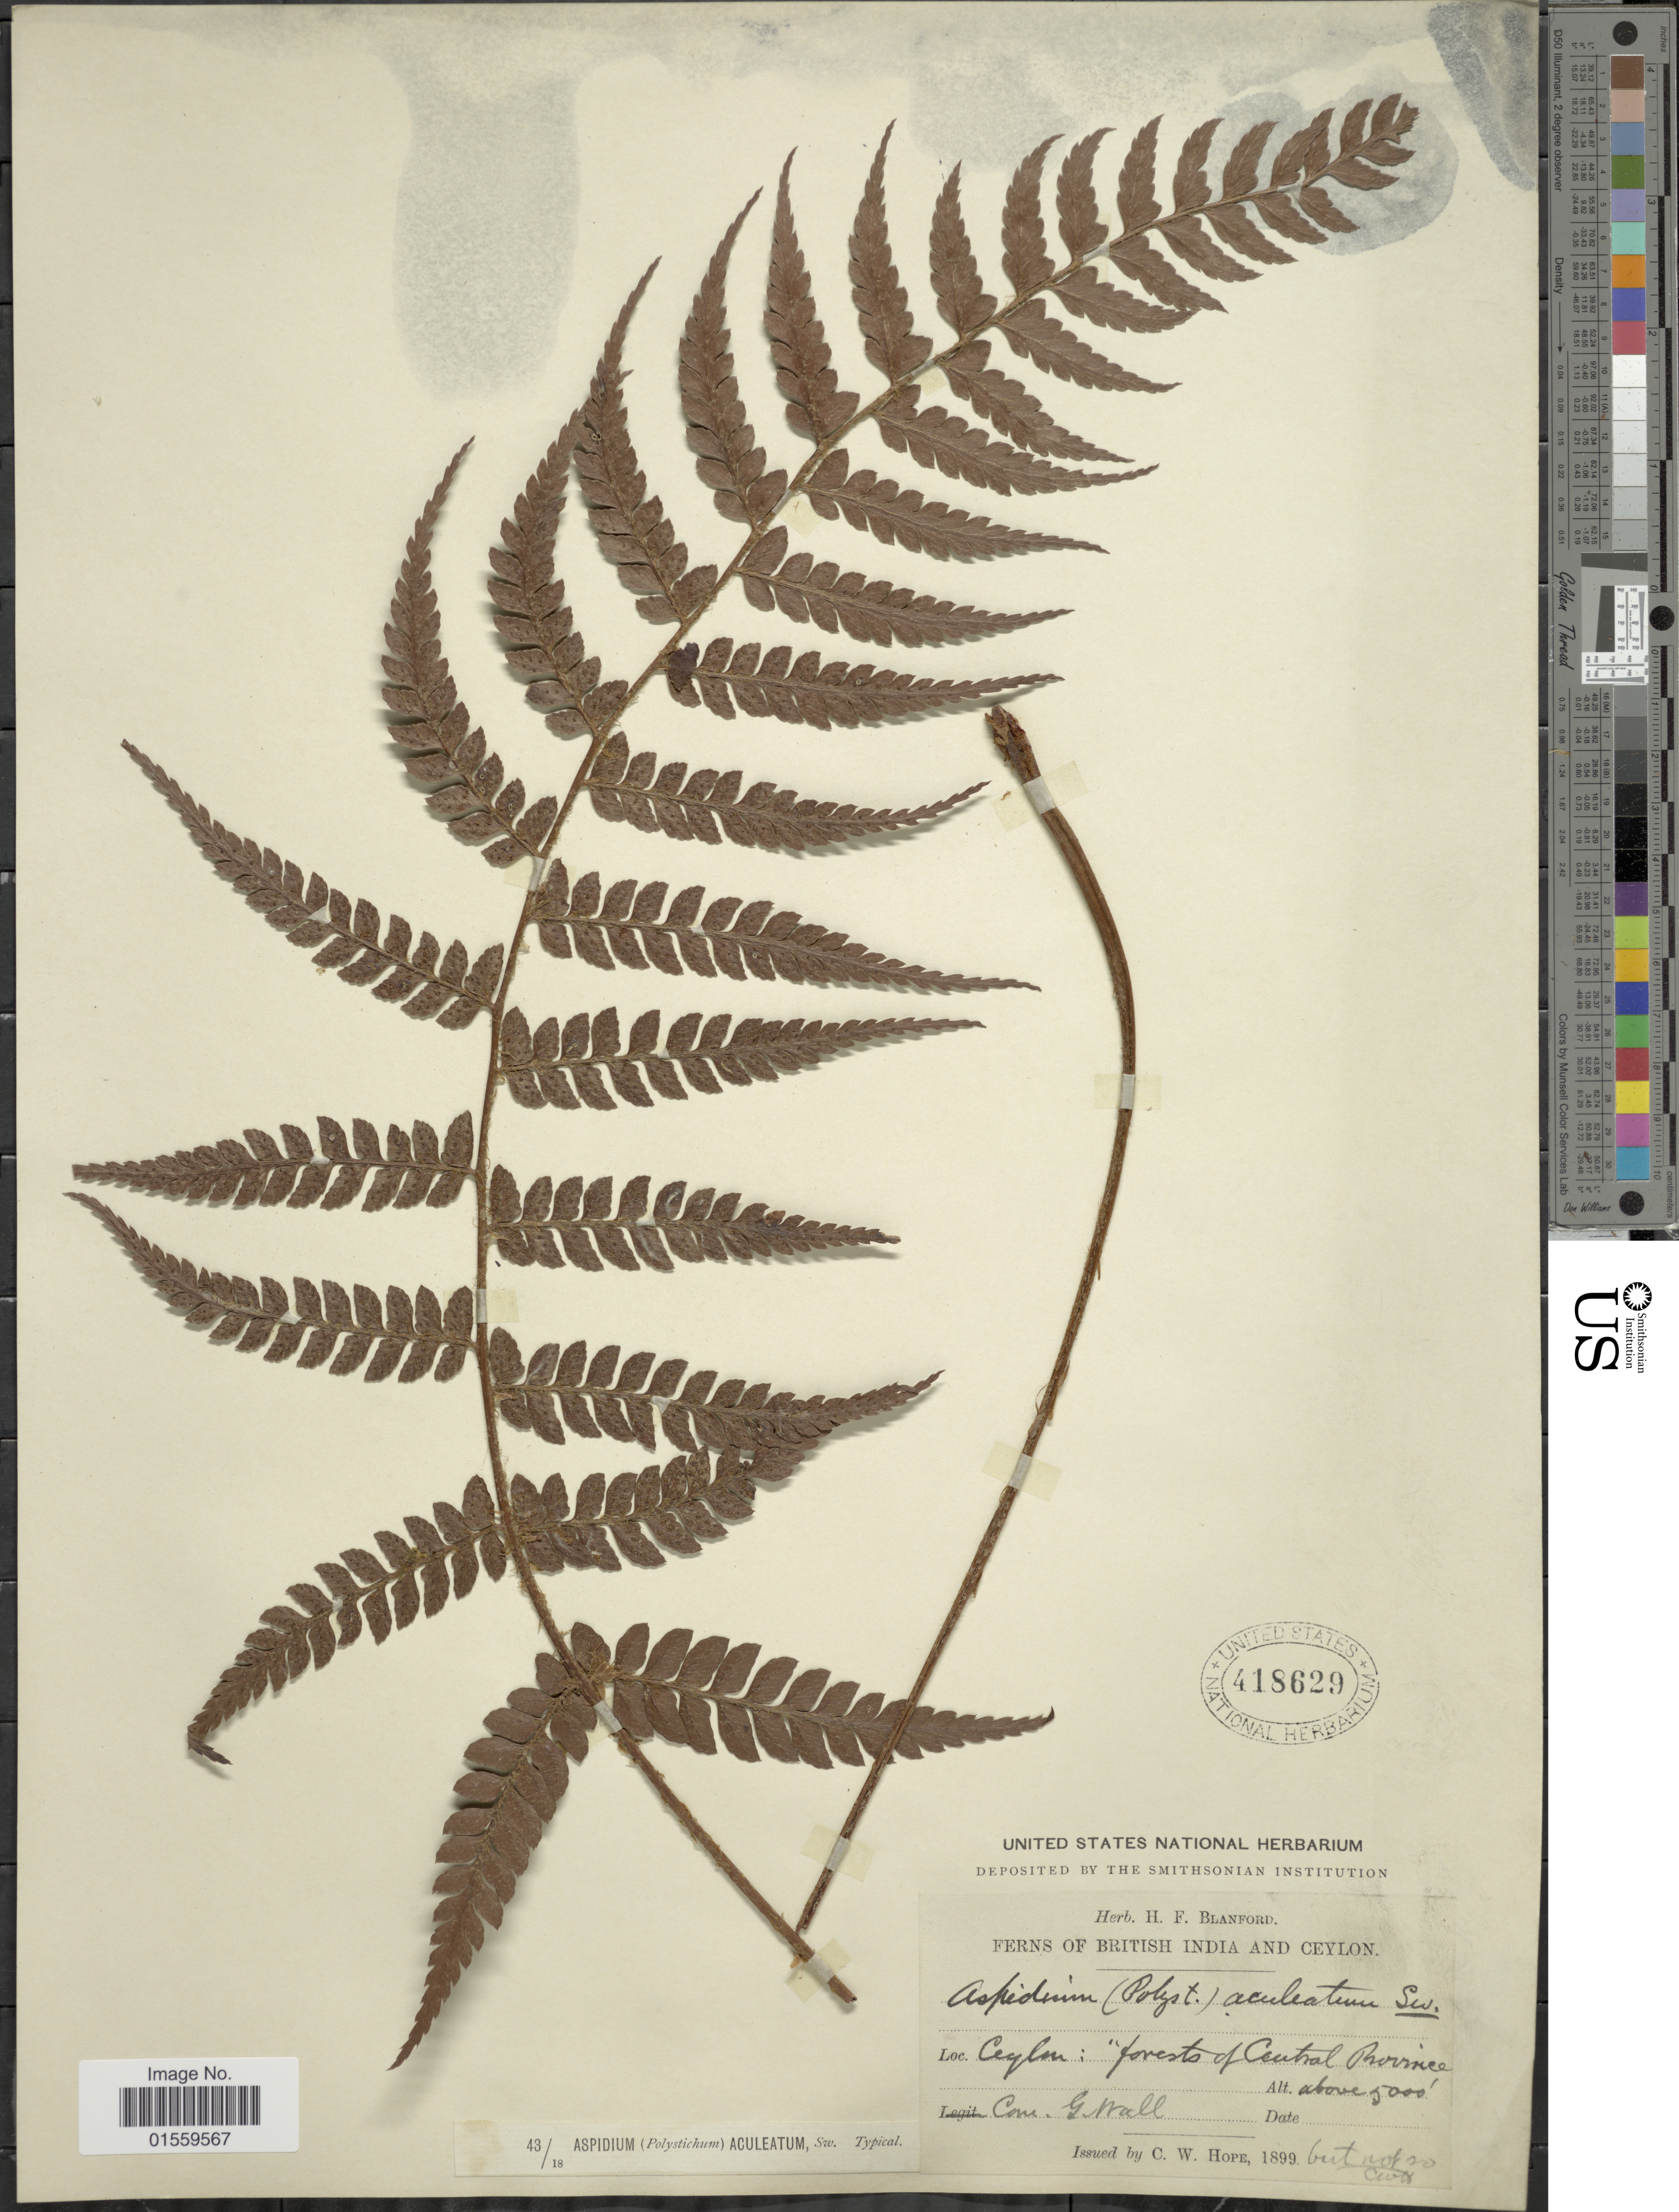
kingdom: Plantae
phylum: Tracheophyta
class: Polypodiopsida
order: Polypodiales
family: Dryopteridaceae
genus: Polystichum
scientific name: Polystichum setiferum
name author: (Forssk.) Moore ex Woynar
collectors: C. W. Hope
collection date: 1899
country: Sri Lanka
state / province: Central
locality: Forests of Central Province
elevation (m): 1524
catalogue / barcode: US 418629